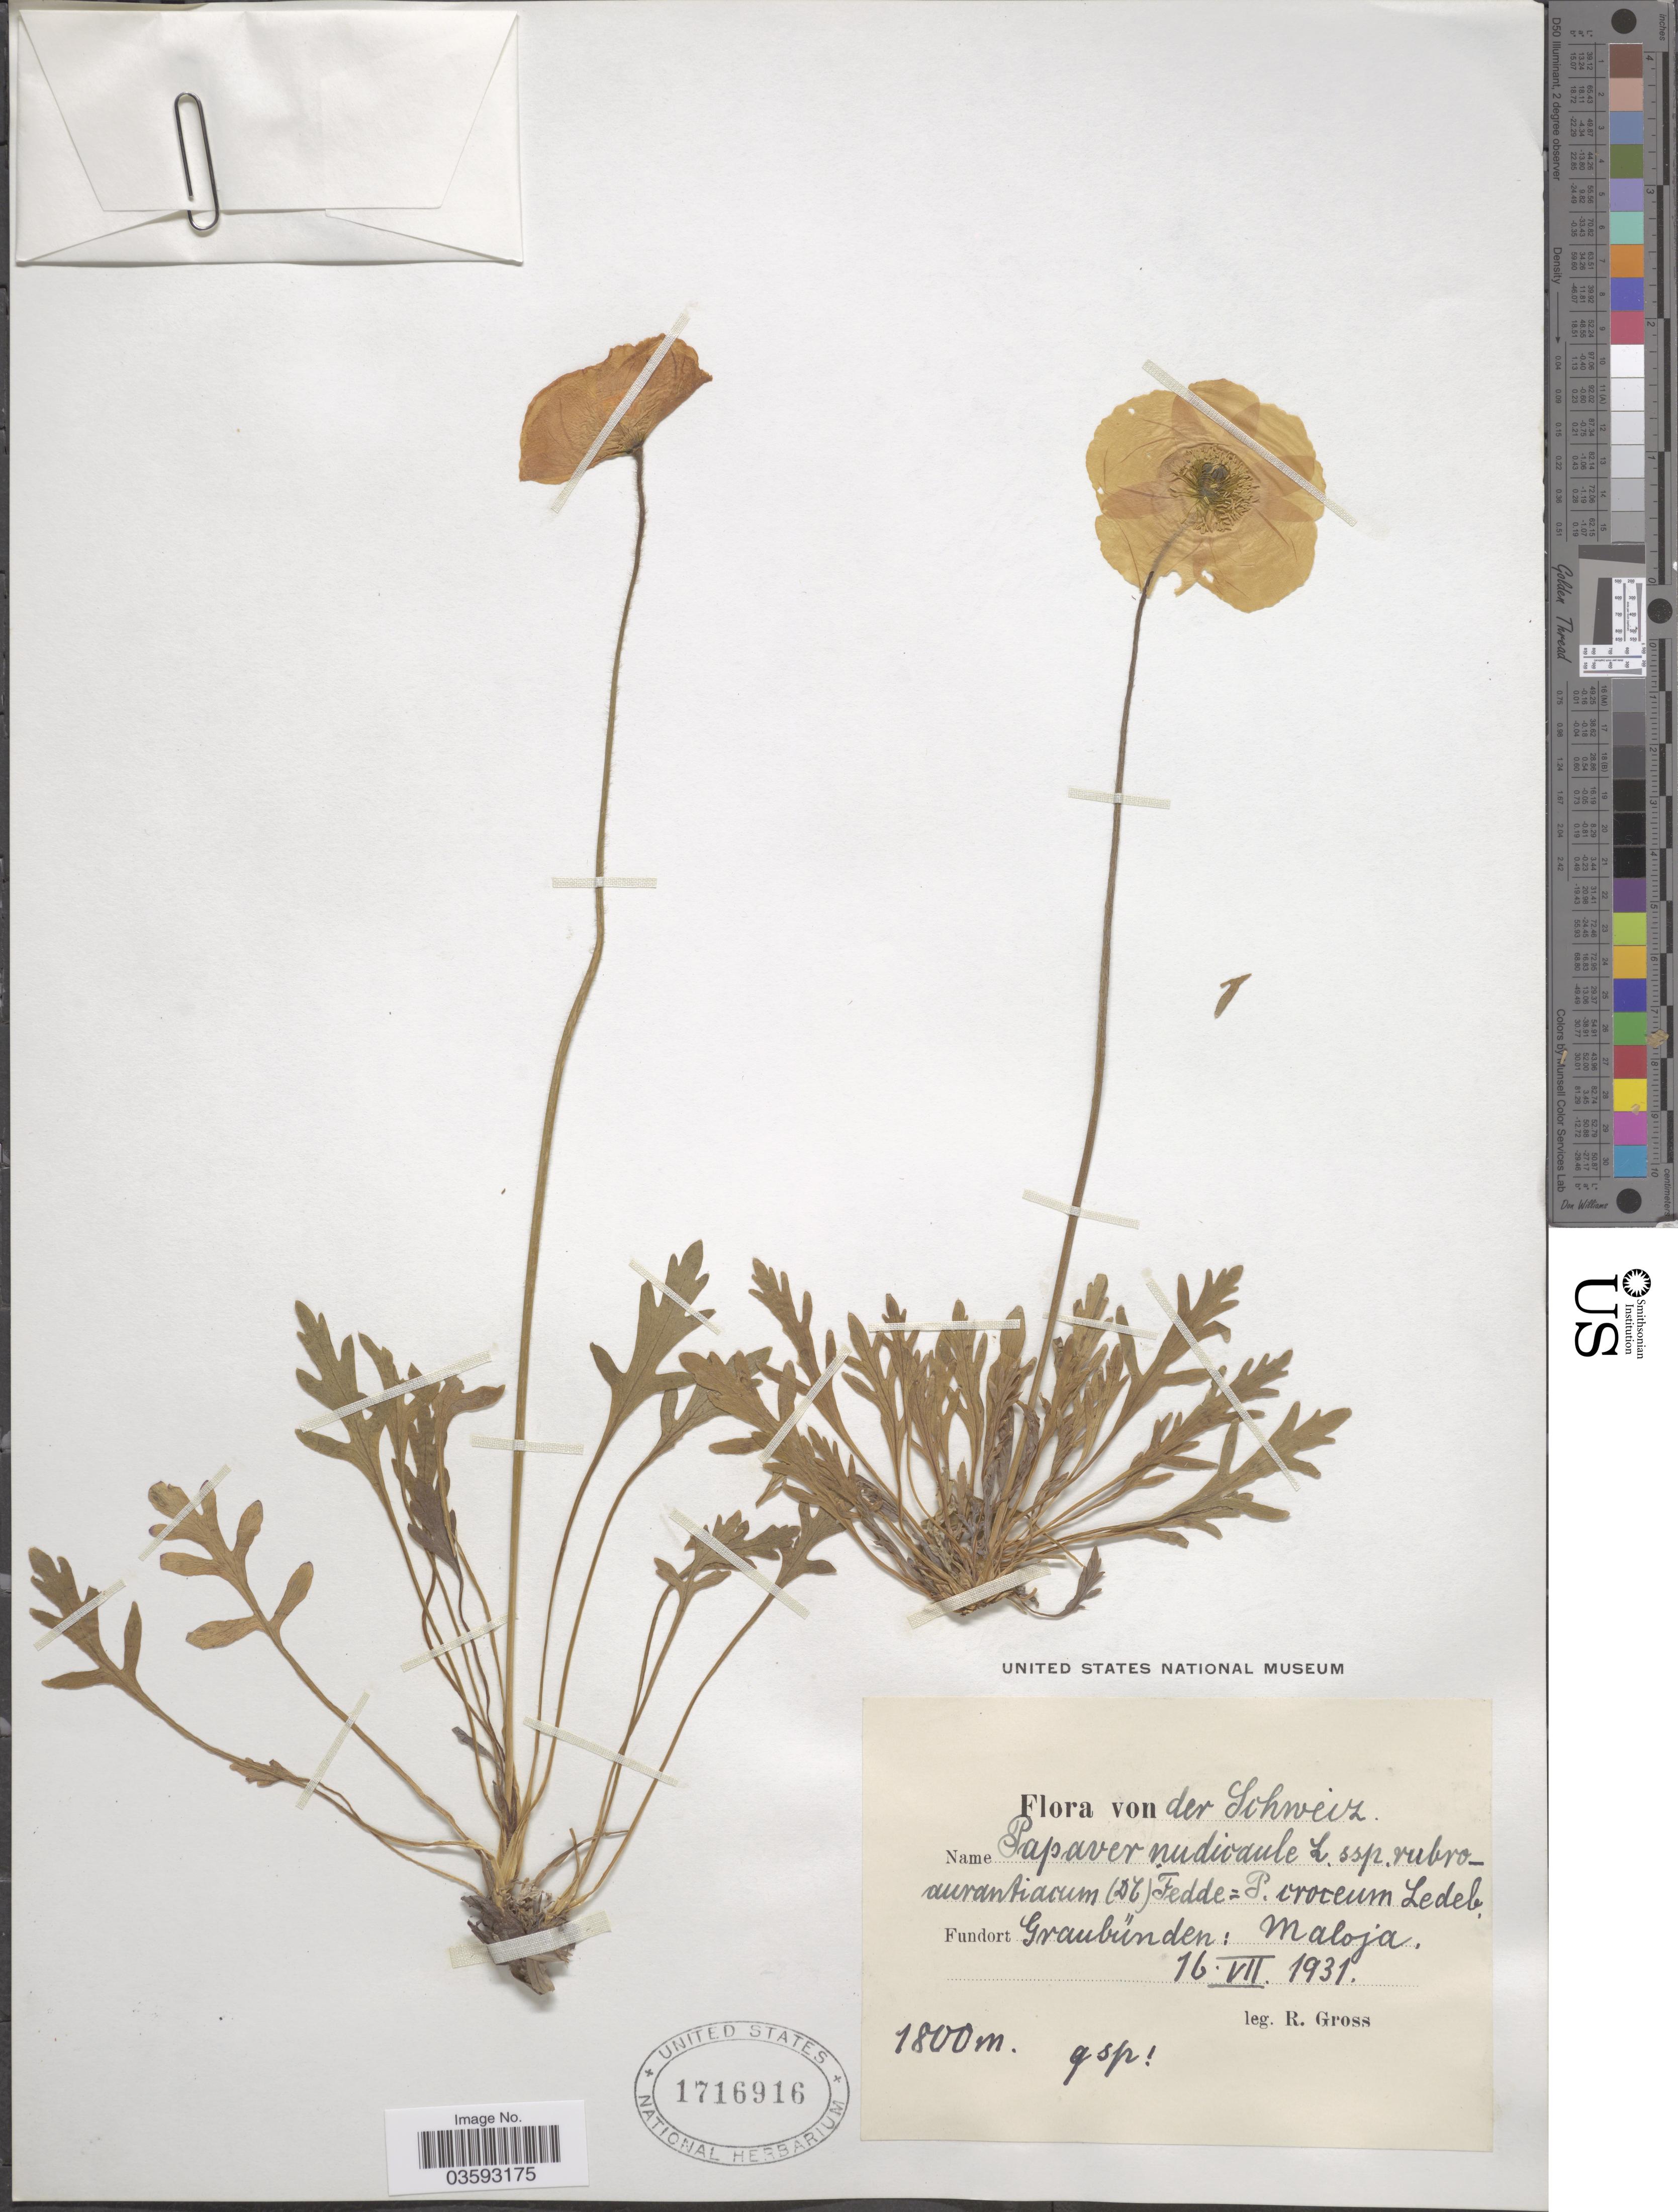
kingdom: Plantae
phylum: Tracheophyta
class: Magnoliopsida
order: Ranunculales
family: Papaveraceae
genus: Papaver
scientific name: Papaver nudicaule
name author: L.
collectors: R. Gross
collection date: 1931-07-16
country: Switzerland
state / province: Graubunden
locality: Schweiz. Graubünden: Maloja.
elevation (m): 1800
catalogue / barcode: US 1716916